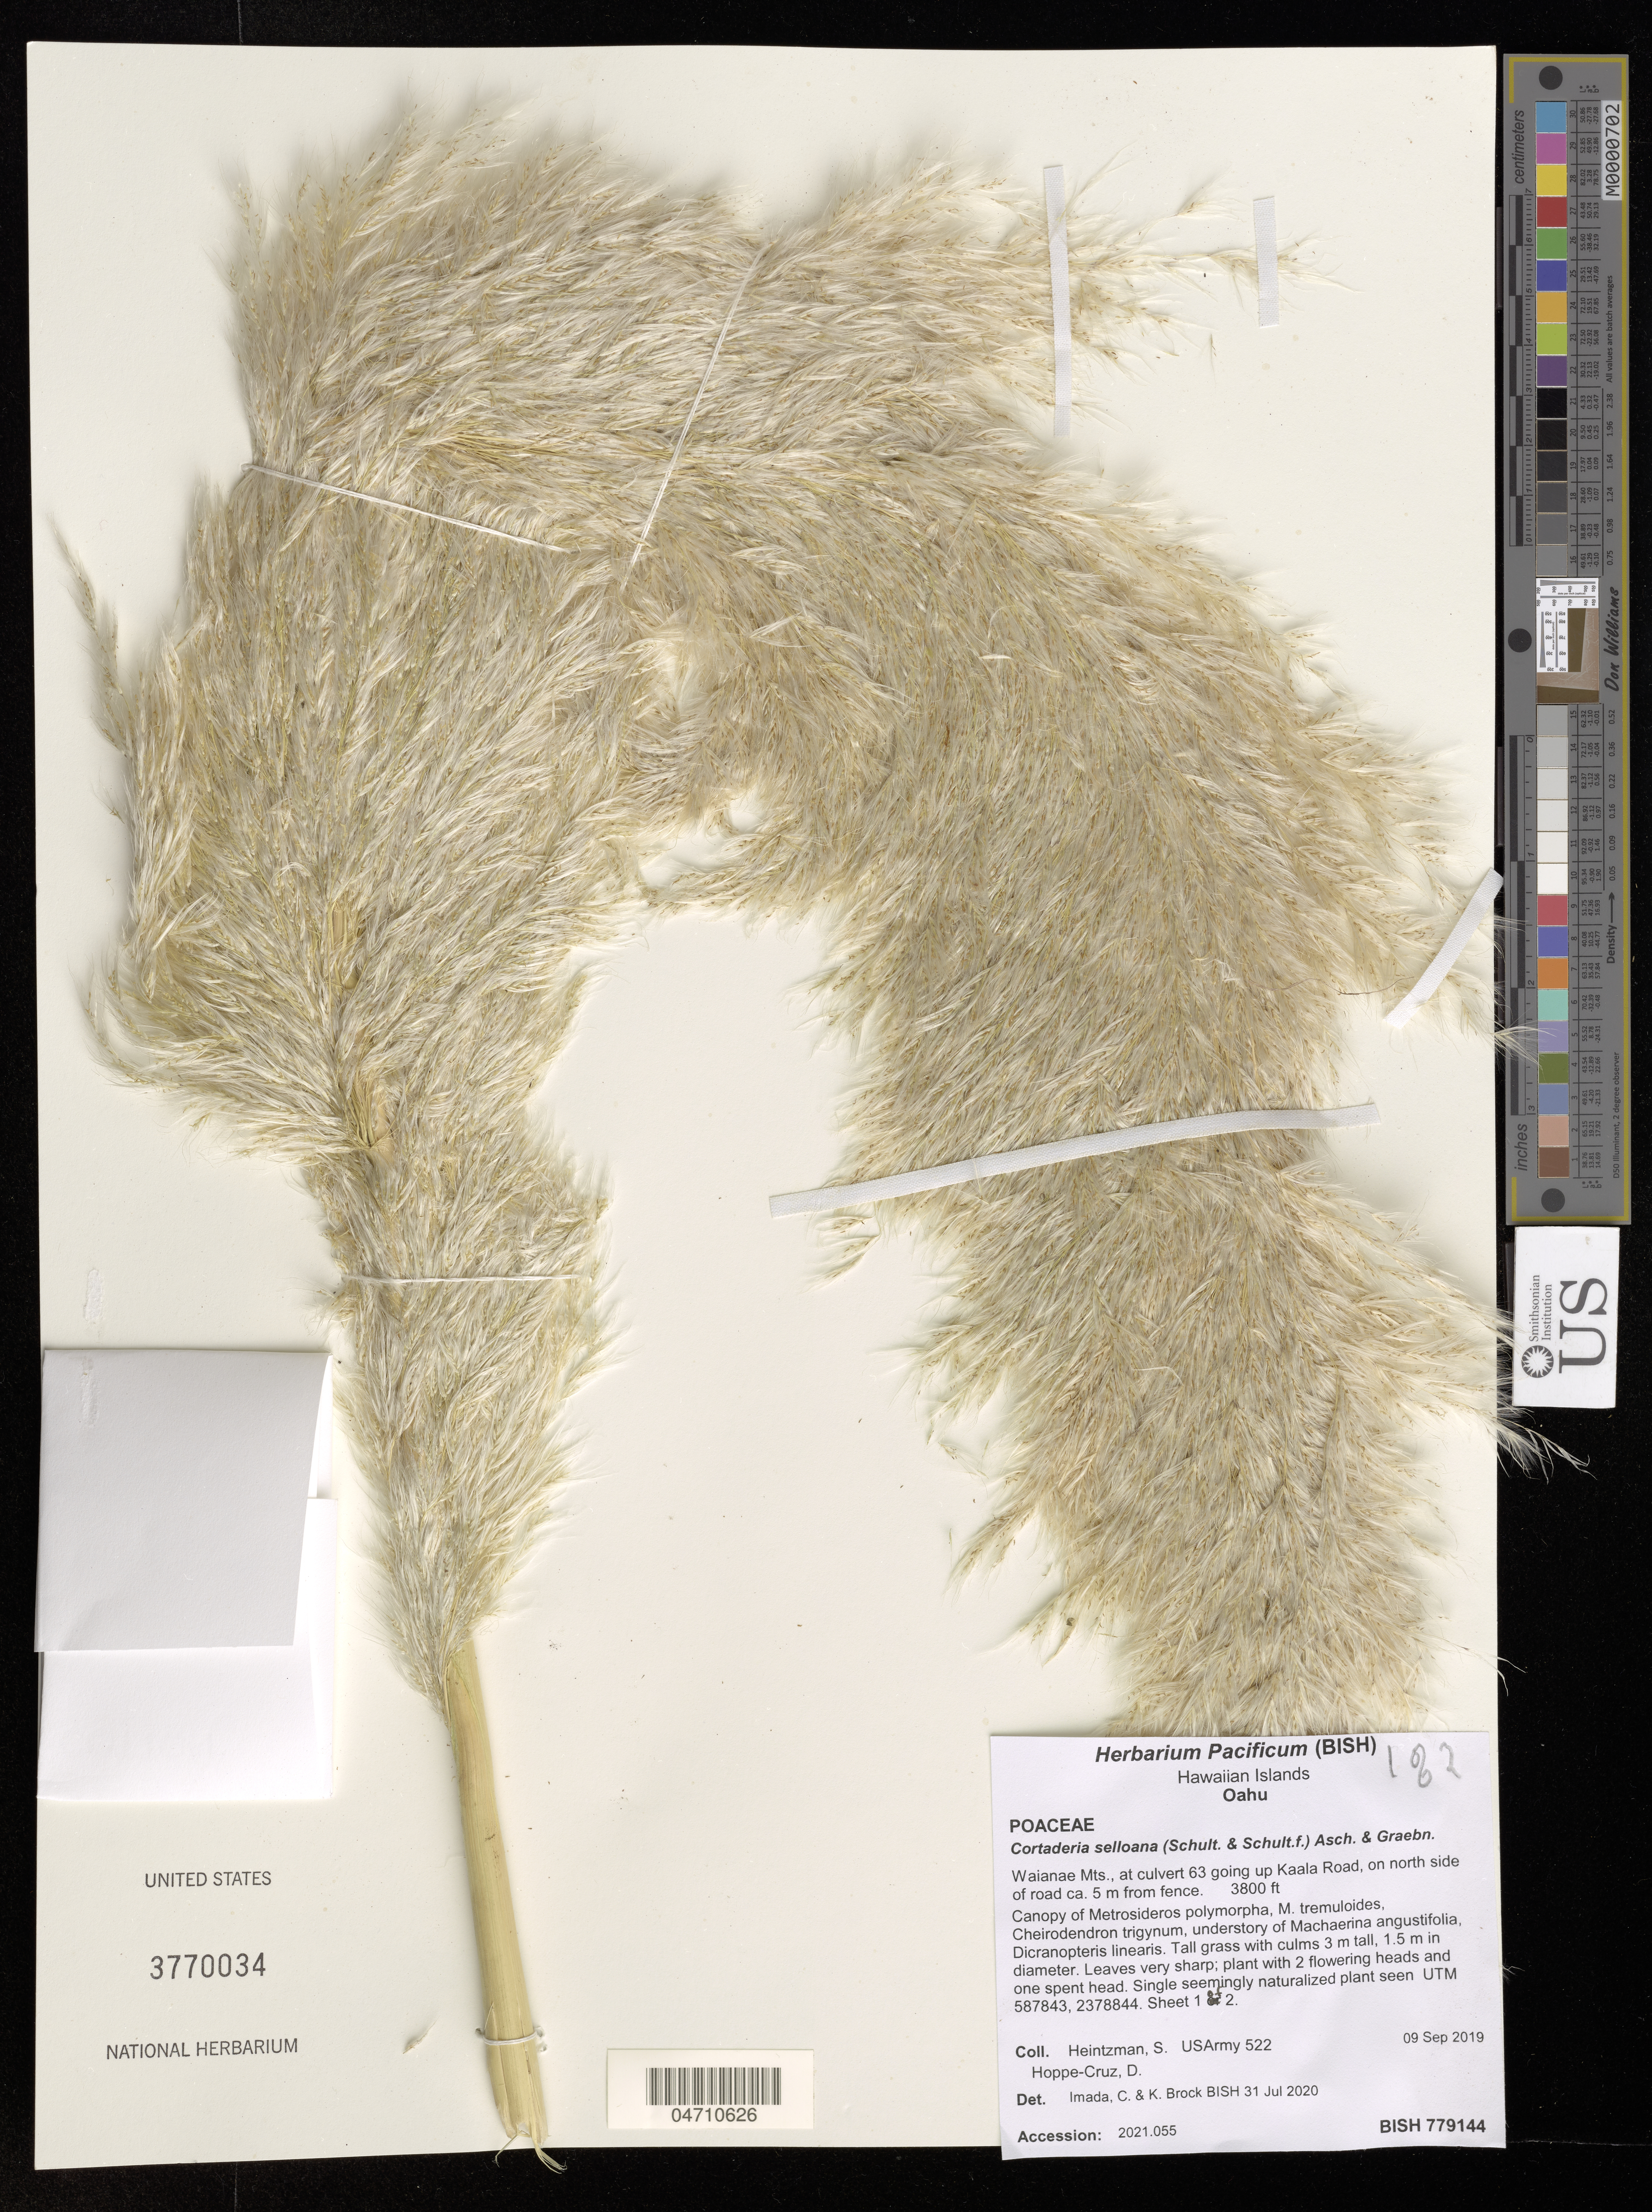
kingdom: Plantae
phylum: Tracheophyta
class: Liliopsida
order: Poales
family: Poaceae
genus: Cortaderia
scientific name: Cortaderia selloana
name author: (Schult. & Schult. f.) Asch. & Graebn.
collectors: S. Heintzman & D. Hoppe-Cruz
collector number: USArmy 522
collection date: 2019-09-09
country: United States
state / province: Hawaii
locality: Hawaiian Islands. Oahu. Waianae Mts., at culvert 63 going up Kaala Road, on north side of road ca. 5 m from fence.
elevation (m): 1158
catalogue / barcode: US 3770034